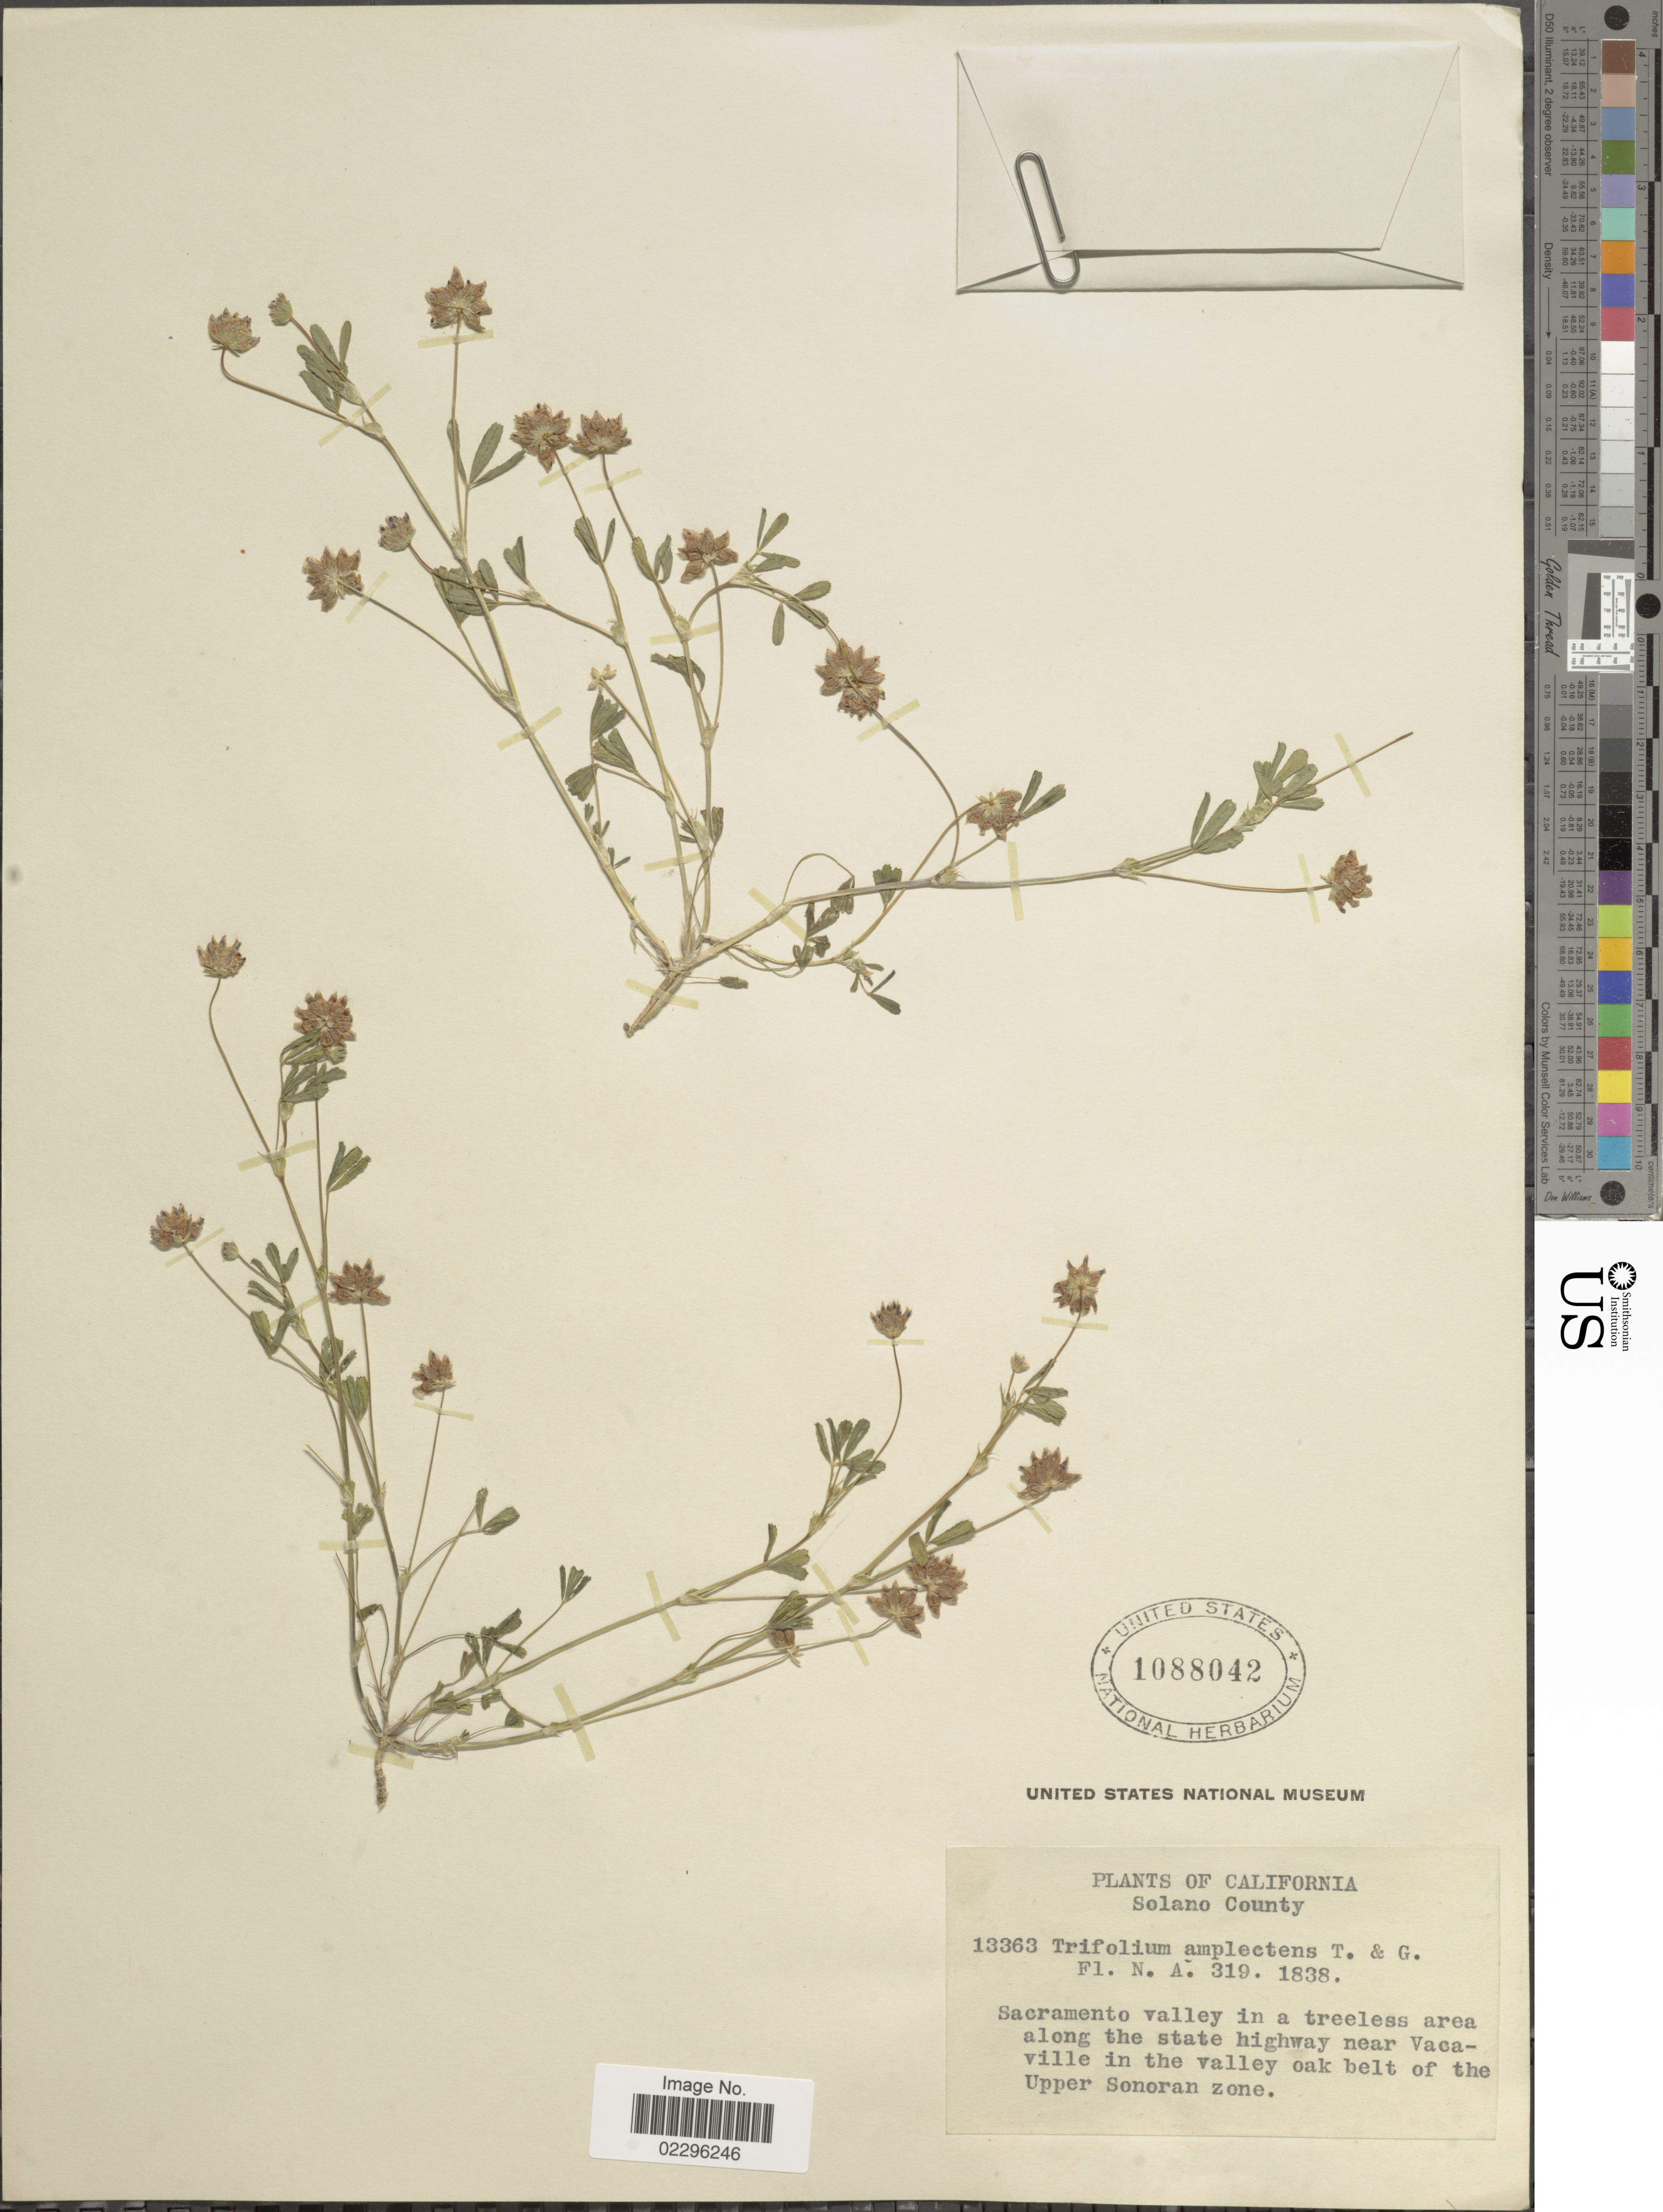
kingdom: Plantae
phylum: Tracheophyta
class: Magnoliopsida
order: Fabales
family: Fabaceae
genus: Trifolium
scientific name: Trifolium depauperatum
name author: Desv.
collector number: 13363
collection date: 1838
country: United States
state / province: California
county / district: Solano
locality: Solano County. Sacramento valley in a treeless area along the state highway near Vacaville in the valley oak belt of the Upper Sonoran zone.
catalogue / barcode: US 1088042